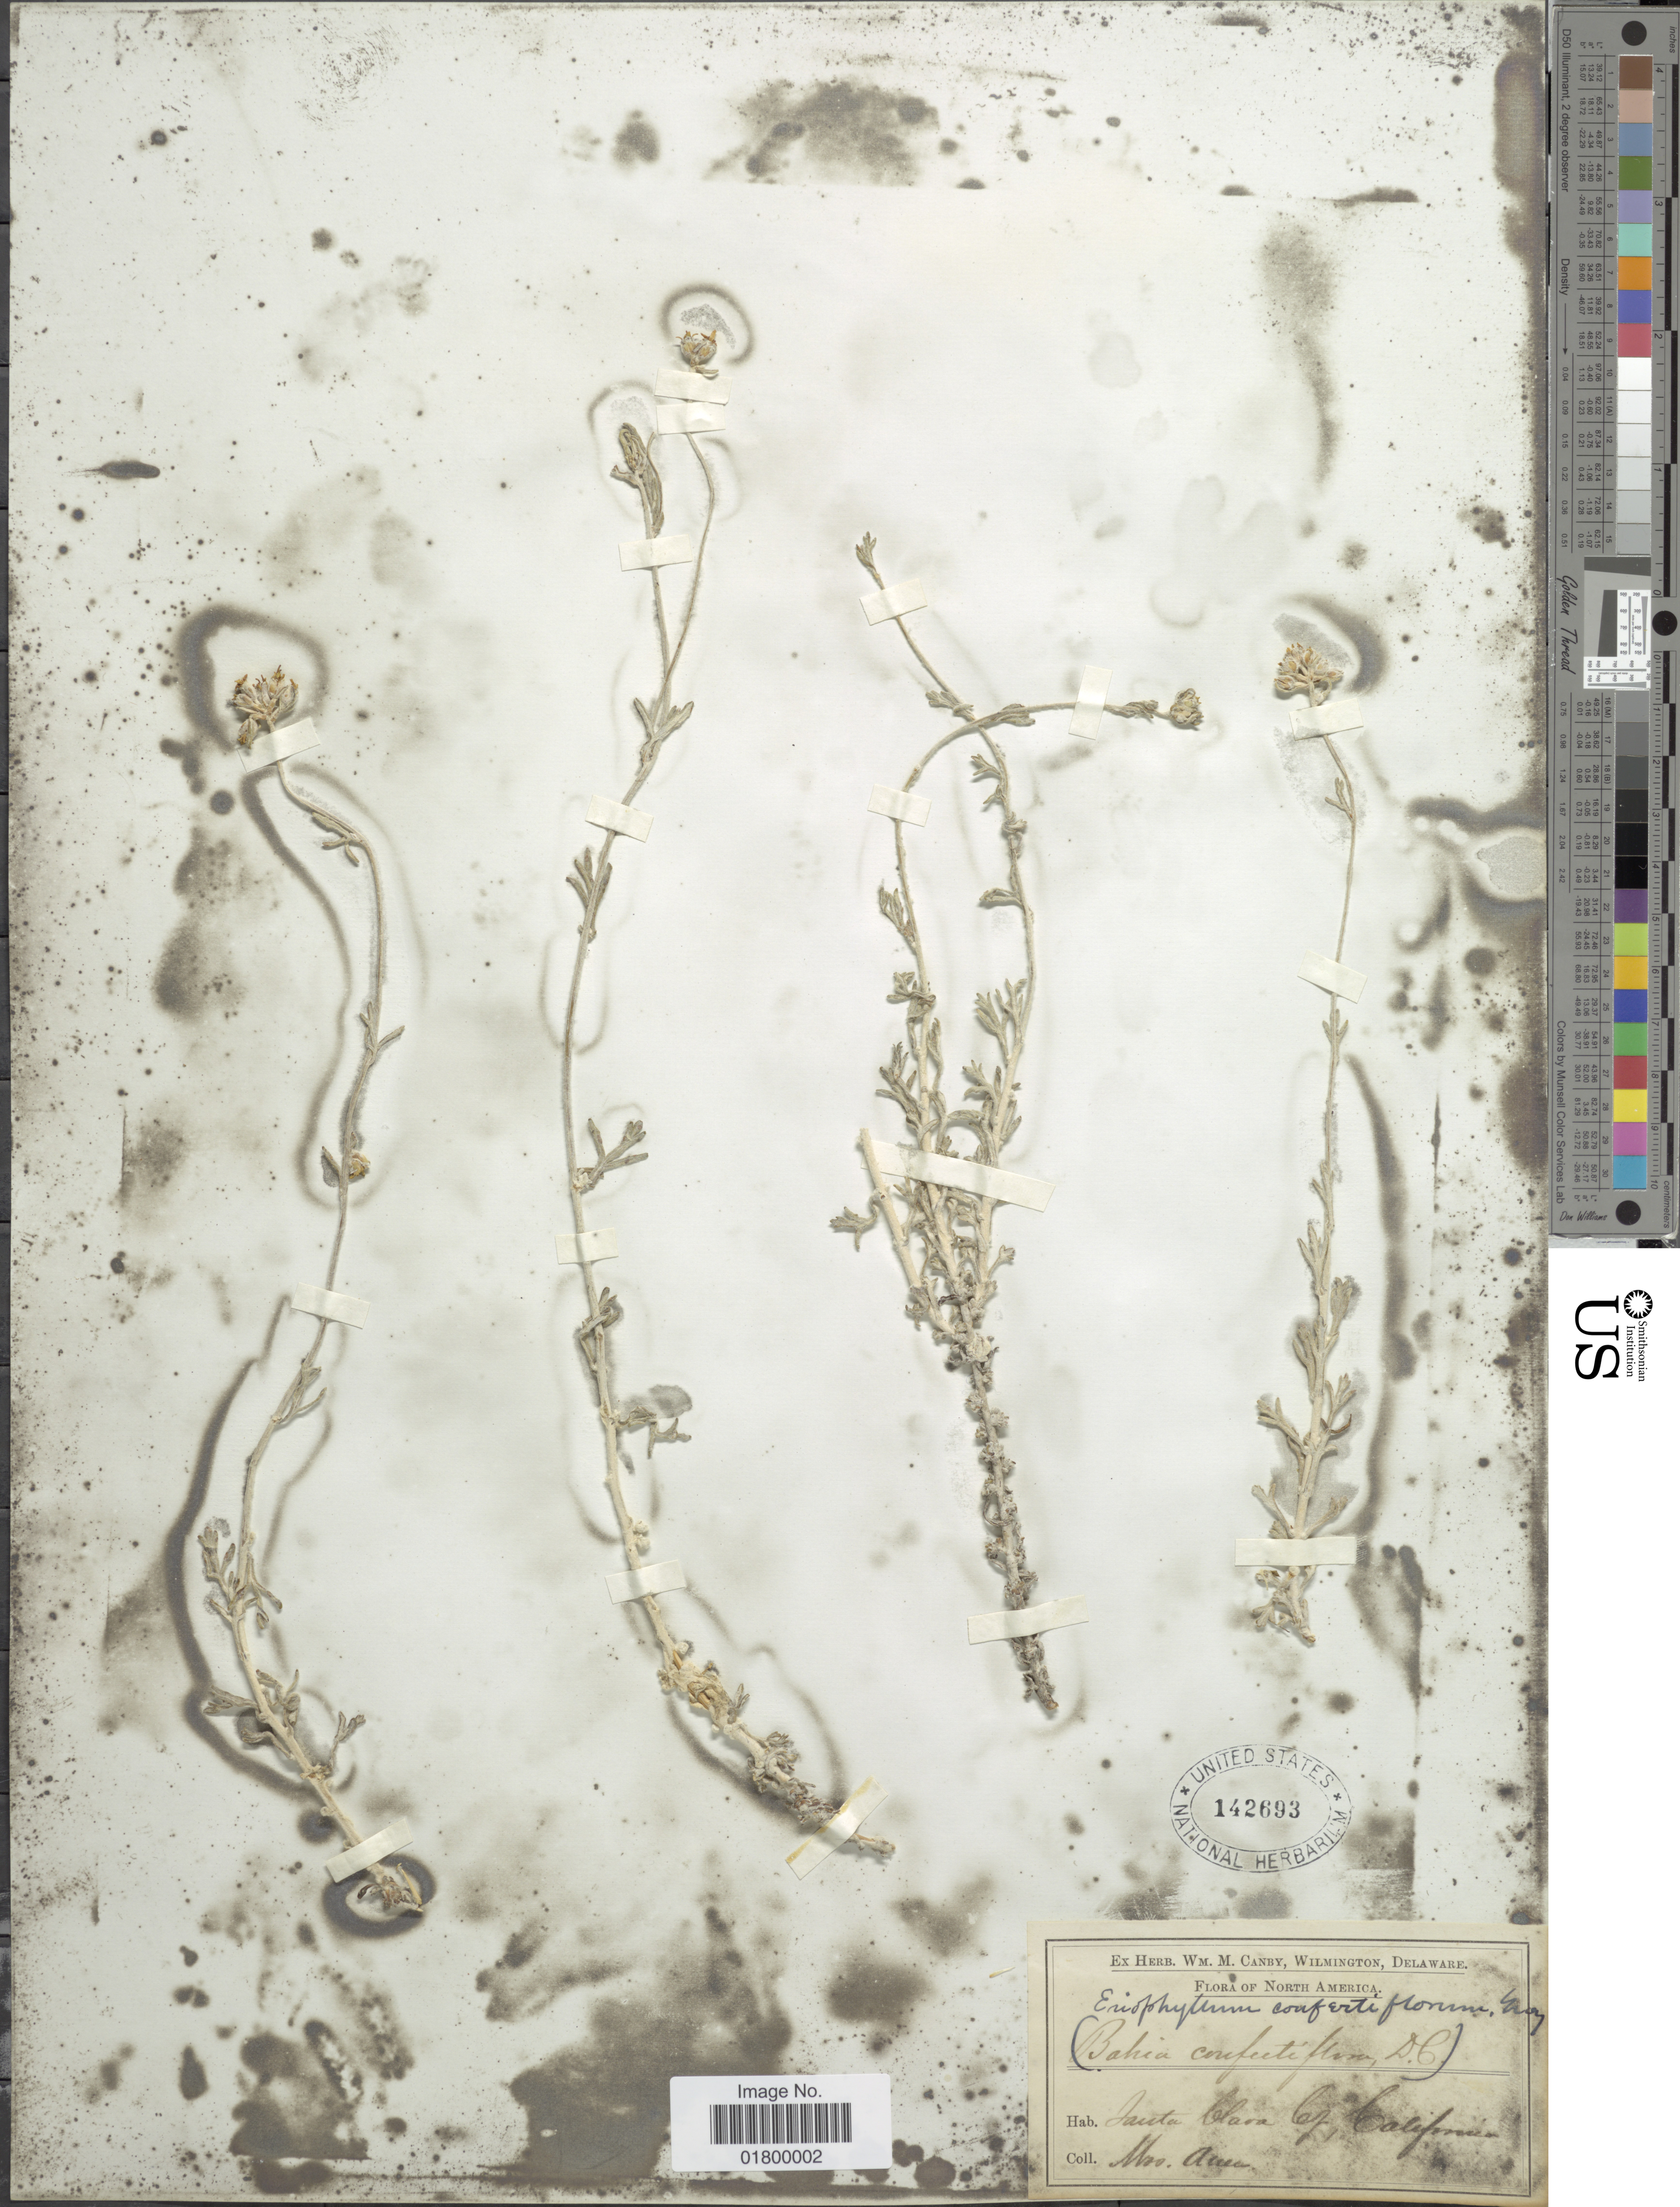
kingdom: Plantae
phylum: Tracheophyta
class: Magnoliopsida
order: Asterales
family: Asteraceae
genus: Eriophyllum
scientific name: Eriophyllum confertiflorum var. tridactylum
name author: (Rydb.) Munz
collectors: Avea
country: United States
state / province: California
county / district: Santa Clara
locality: Santa Clara Co.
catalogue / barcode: US 142693